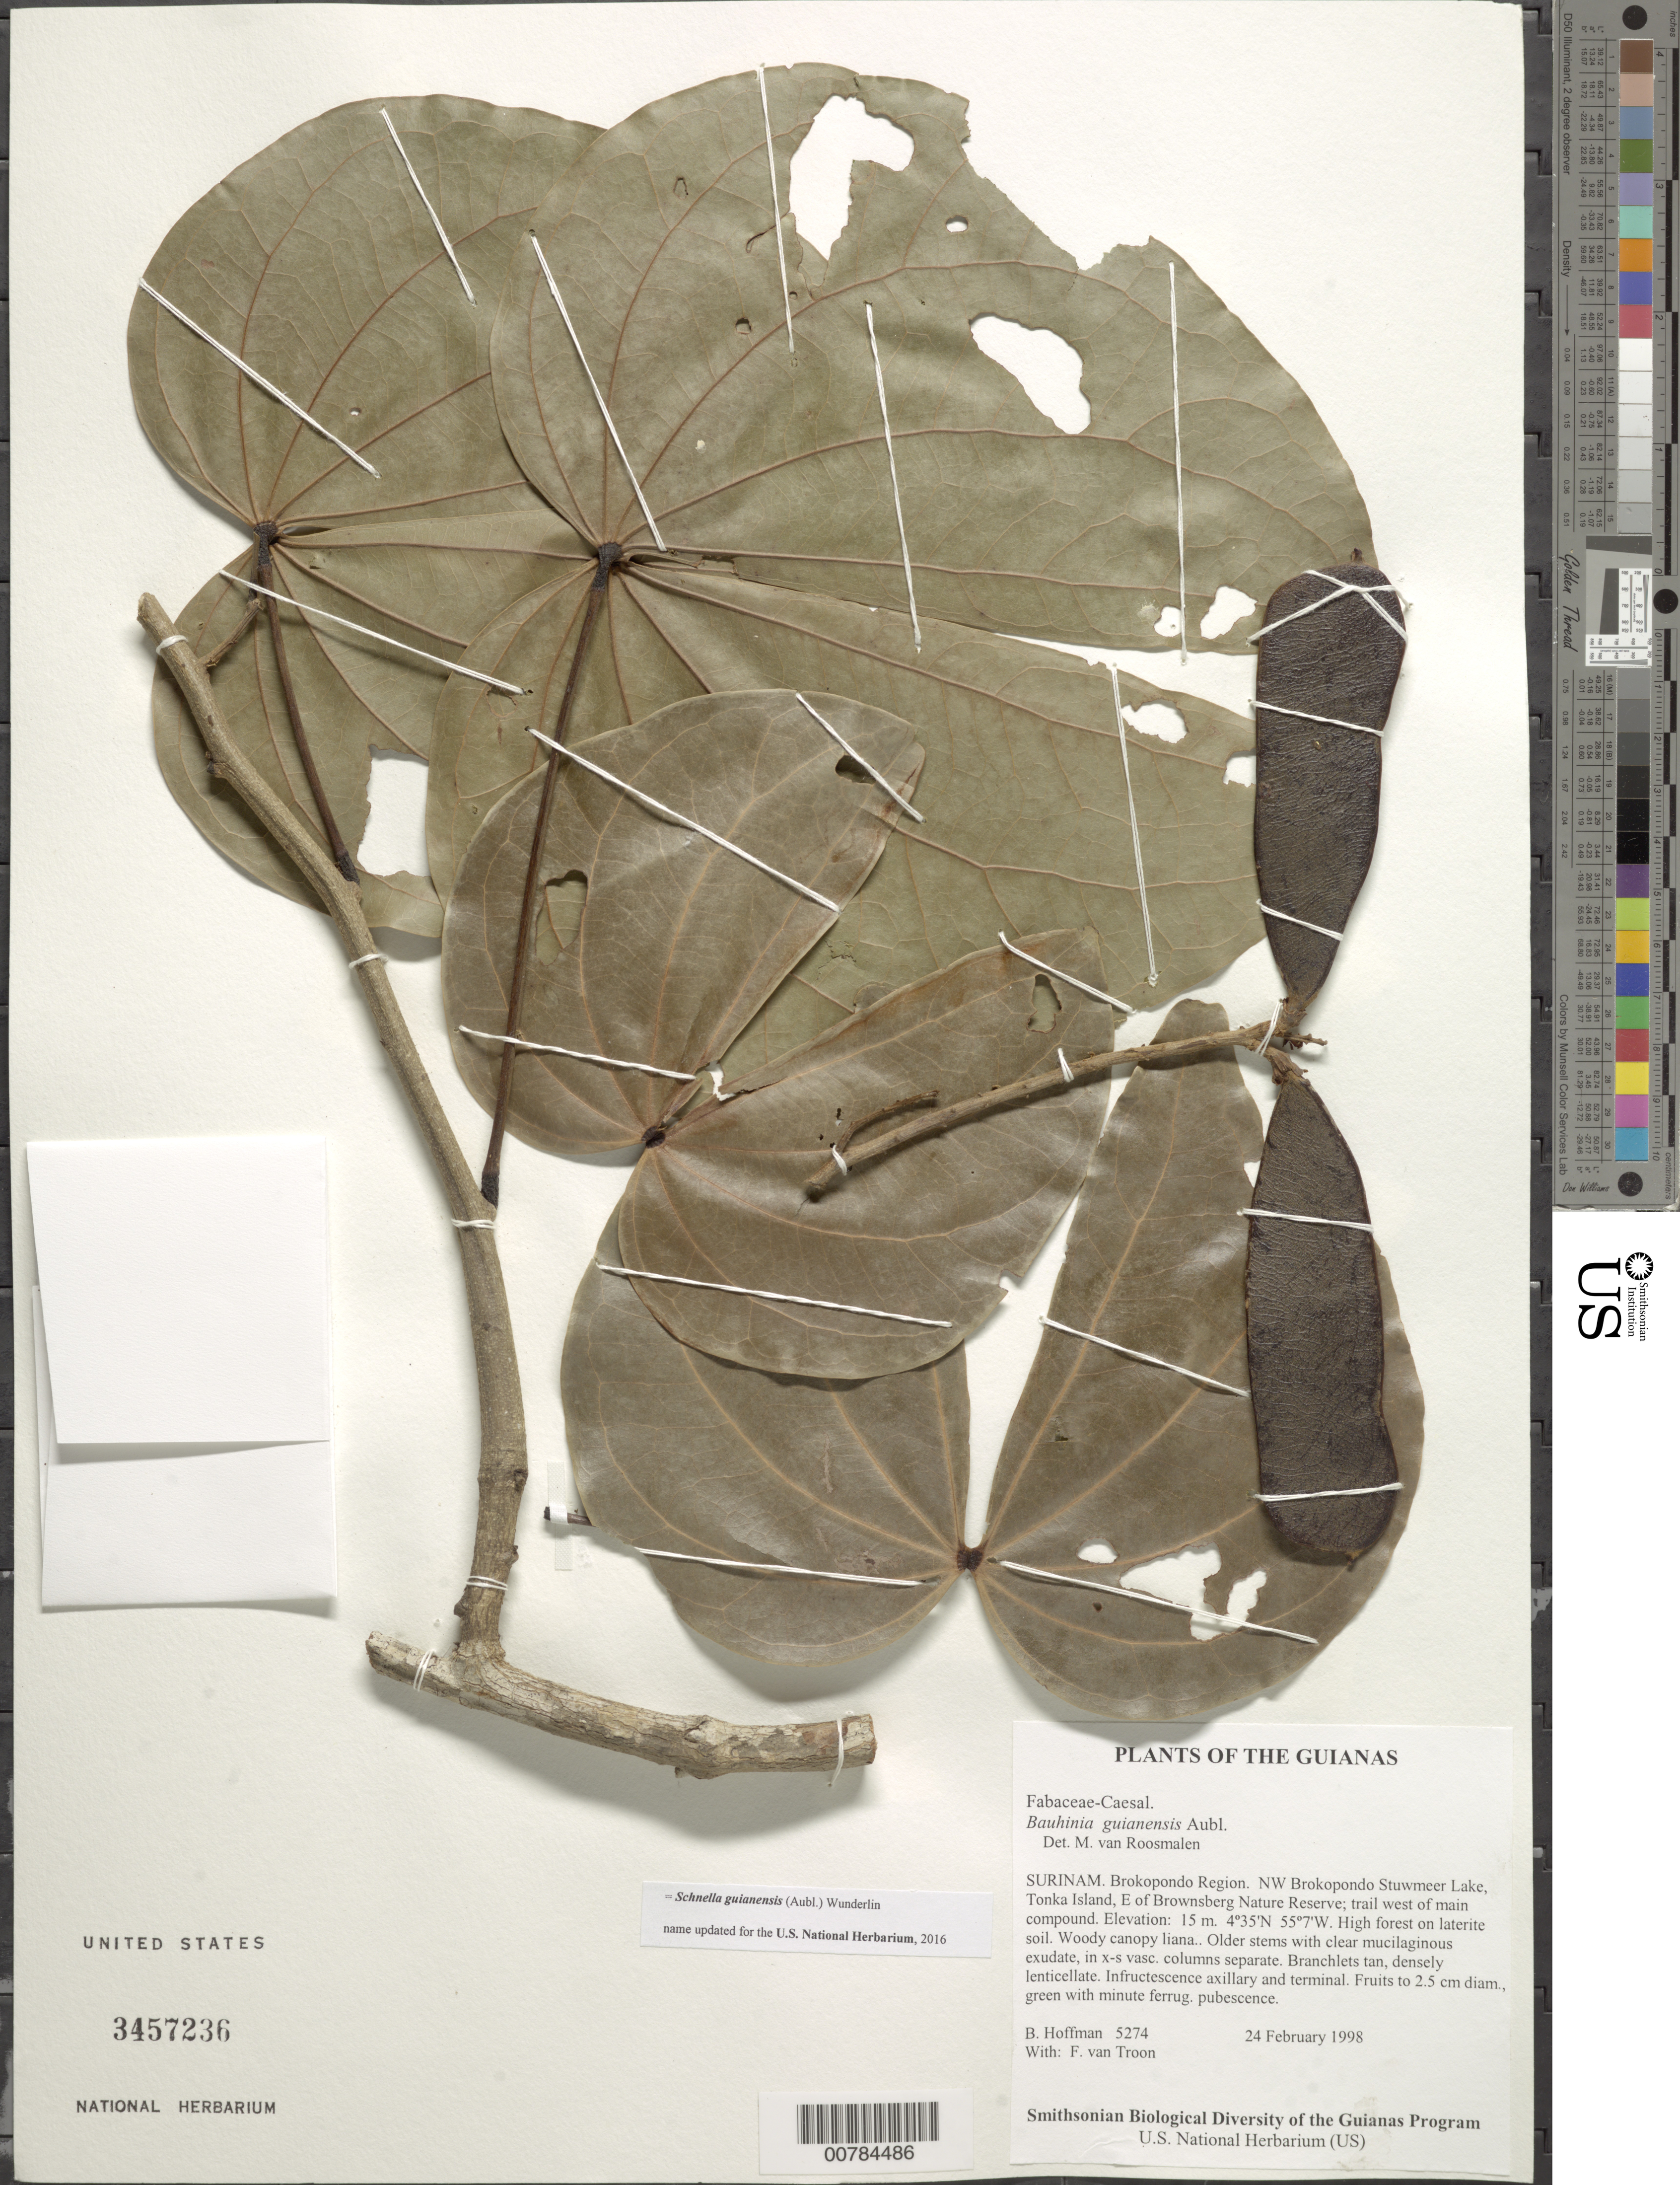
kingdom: Plantae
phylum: Tracheophyta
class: Magnoliopsida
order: Fabales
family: Fabaceae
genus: Schnella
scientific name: Schnella guianensis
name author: (Aubl.) Wunderlin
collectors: B. Hoffman & F. Troon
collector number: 5274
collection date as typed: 24 February 1998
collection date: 1998-02-24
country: Suriname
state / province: Brokopondo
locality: NW Brokopondo Stuwmeer Lake, Tonka Island, E of Brownsberg Nature Reserve; trail west of main compound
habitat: High forest on laterite soil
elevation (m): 15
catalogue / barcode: US 3457236